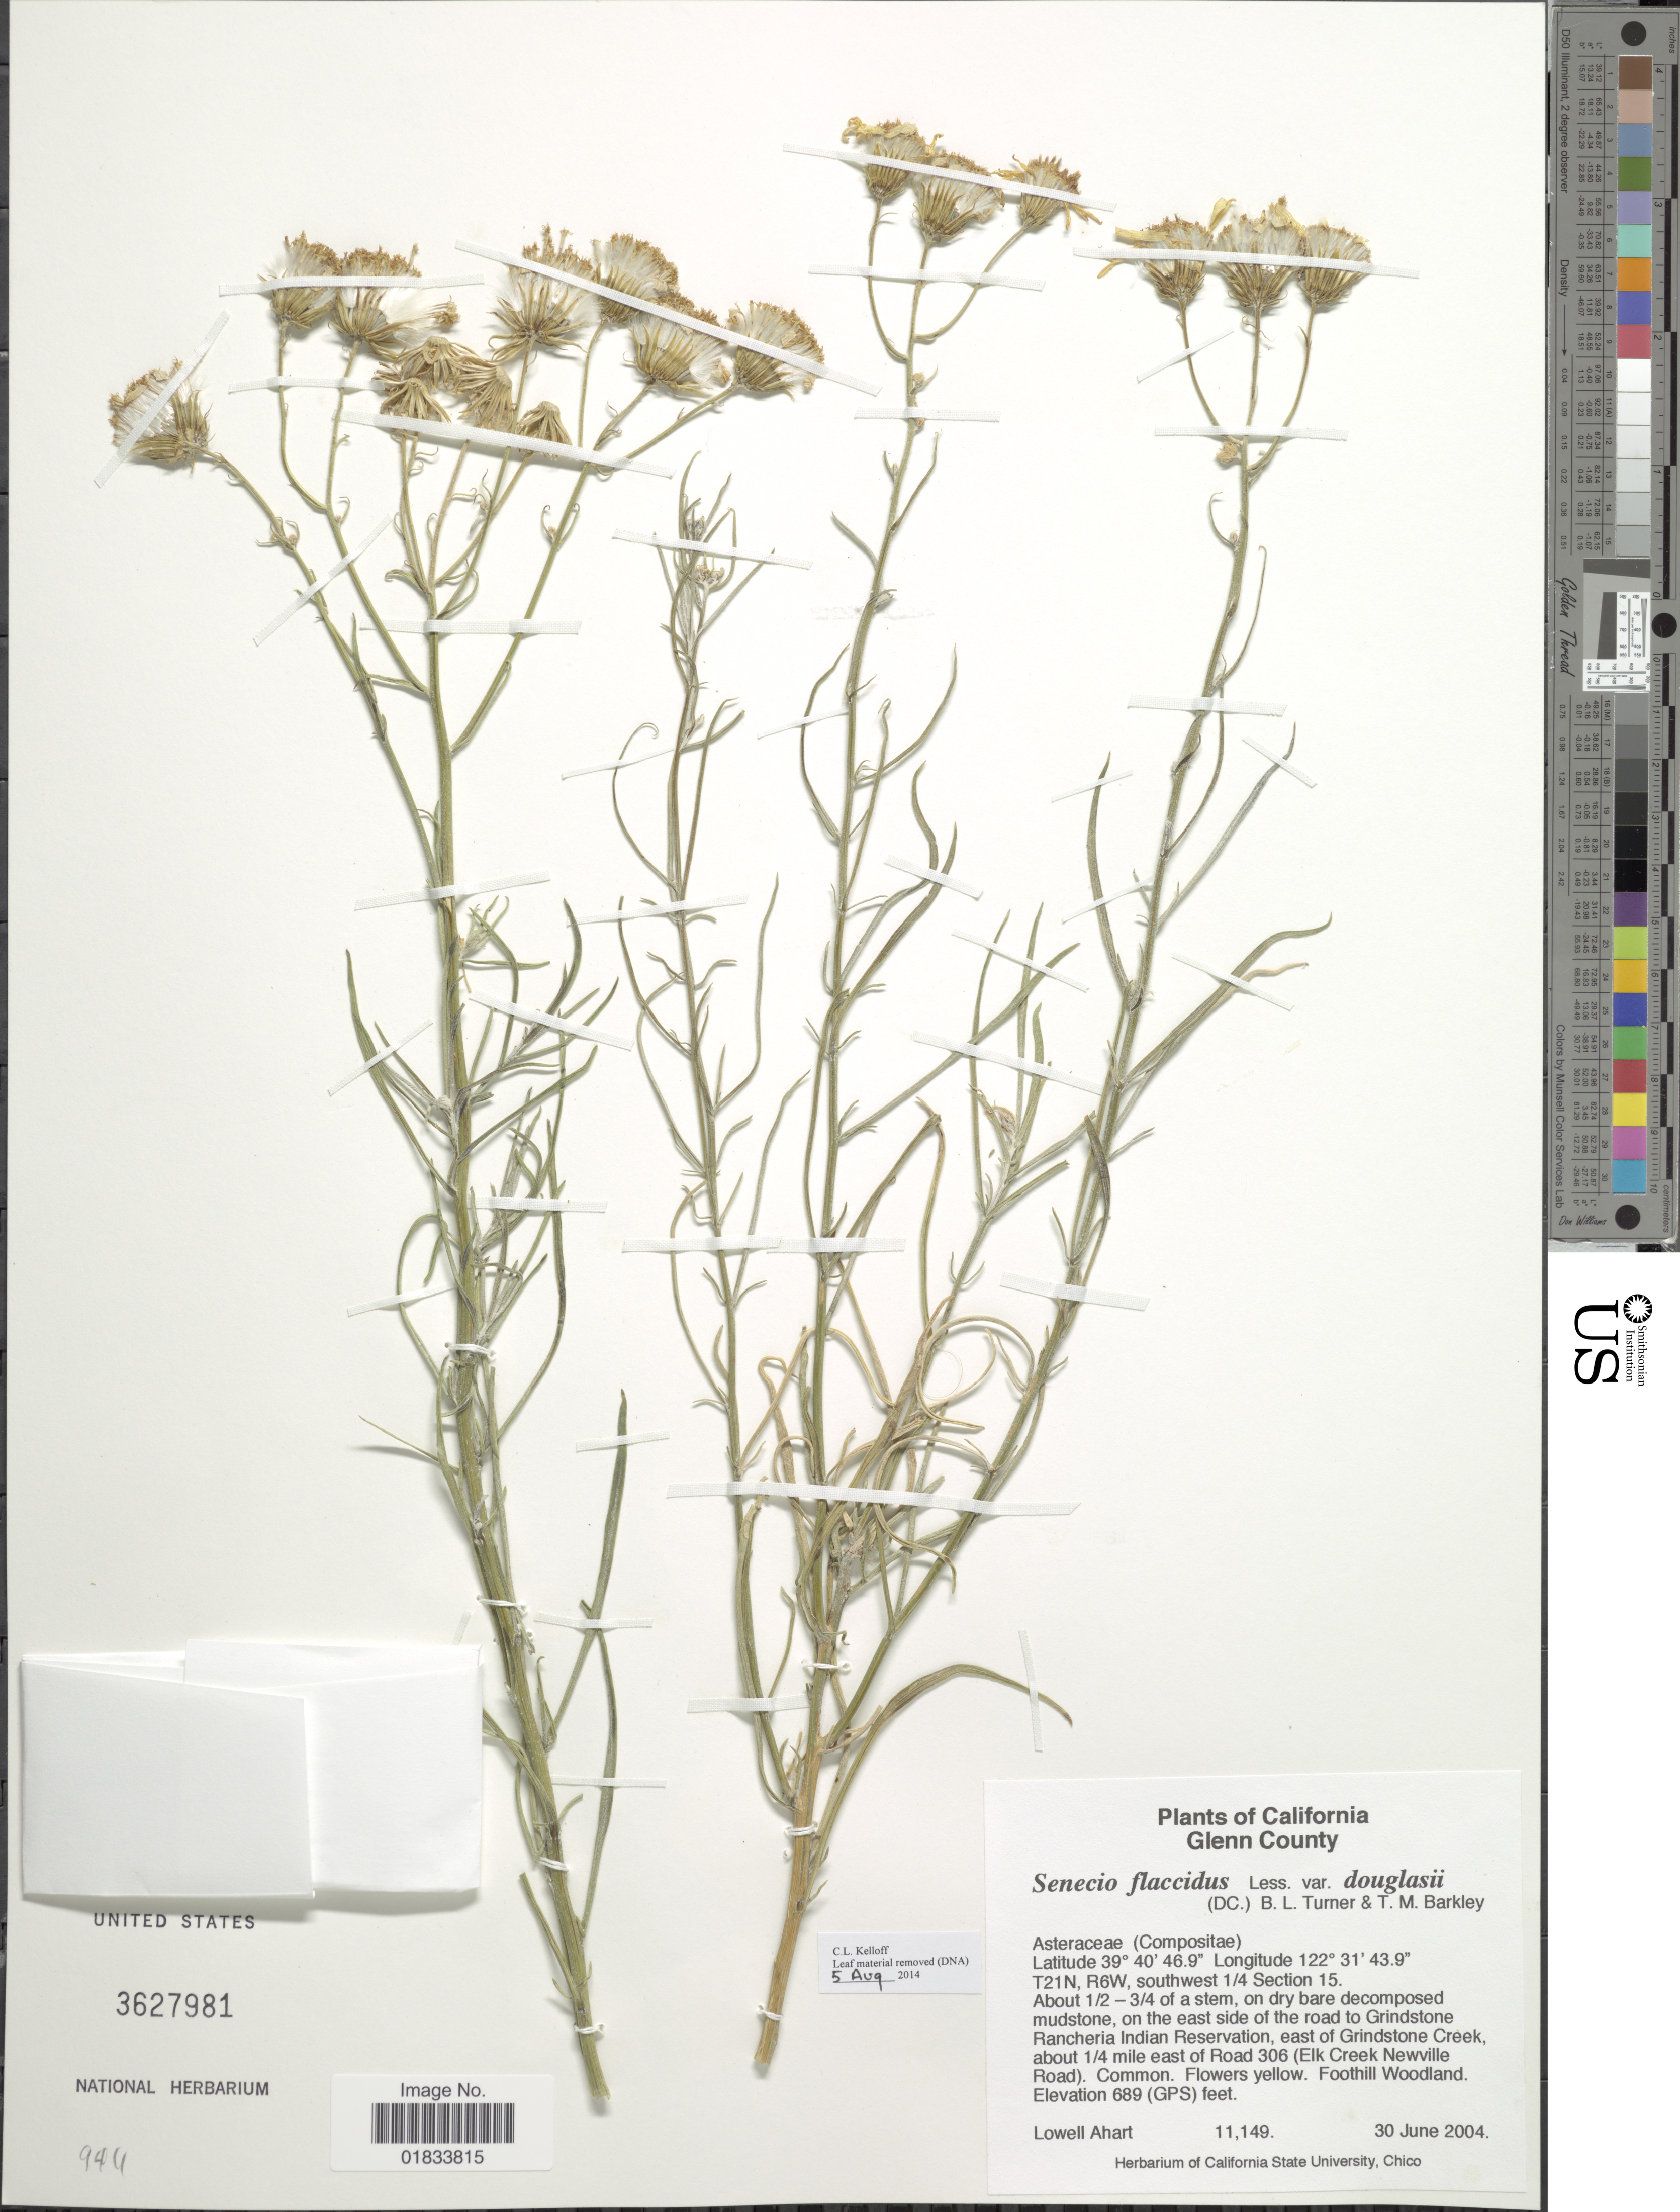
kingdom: Plantae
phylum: Tracheophyta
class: Magnoliopsida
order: Asterales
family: Asteraceae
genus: Senecio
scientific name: Senecio flaccidus var. douglasii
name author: (DC.) B.L. Turner & T.M. Barkley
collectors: L. Ahart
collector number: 11149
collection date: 2004-06-30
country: United States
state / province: California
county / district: Glenn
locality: Glenn County, T21N, R6W, southwest 1/4 Section 15, on the east side of the road to Grindstone Rancheria Indian Reservation, east of Grindstone Creek, about 1/4 miles east of Road 306 (Elk Creek Newville Road)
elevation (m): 210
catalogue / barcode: US 3627981